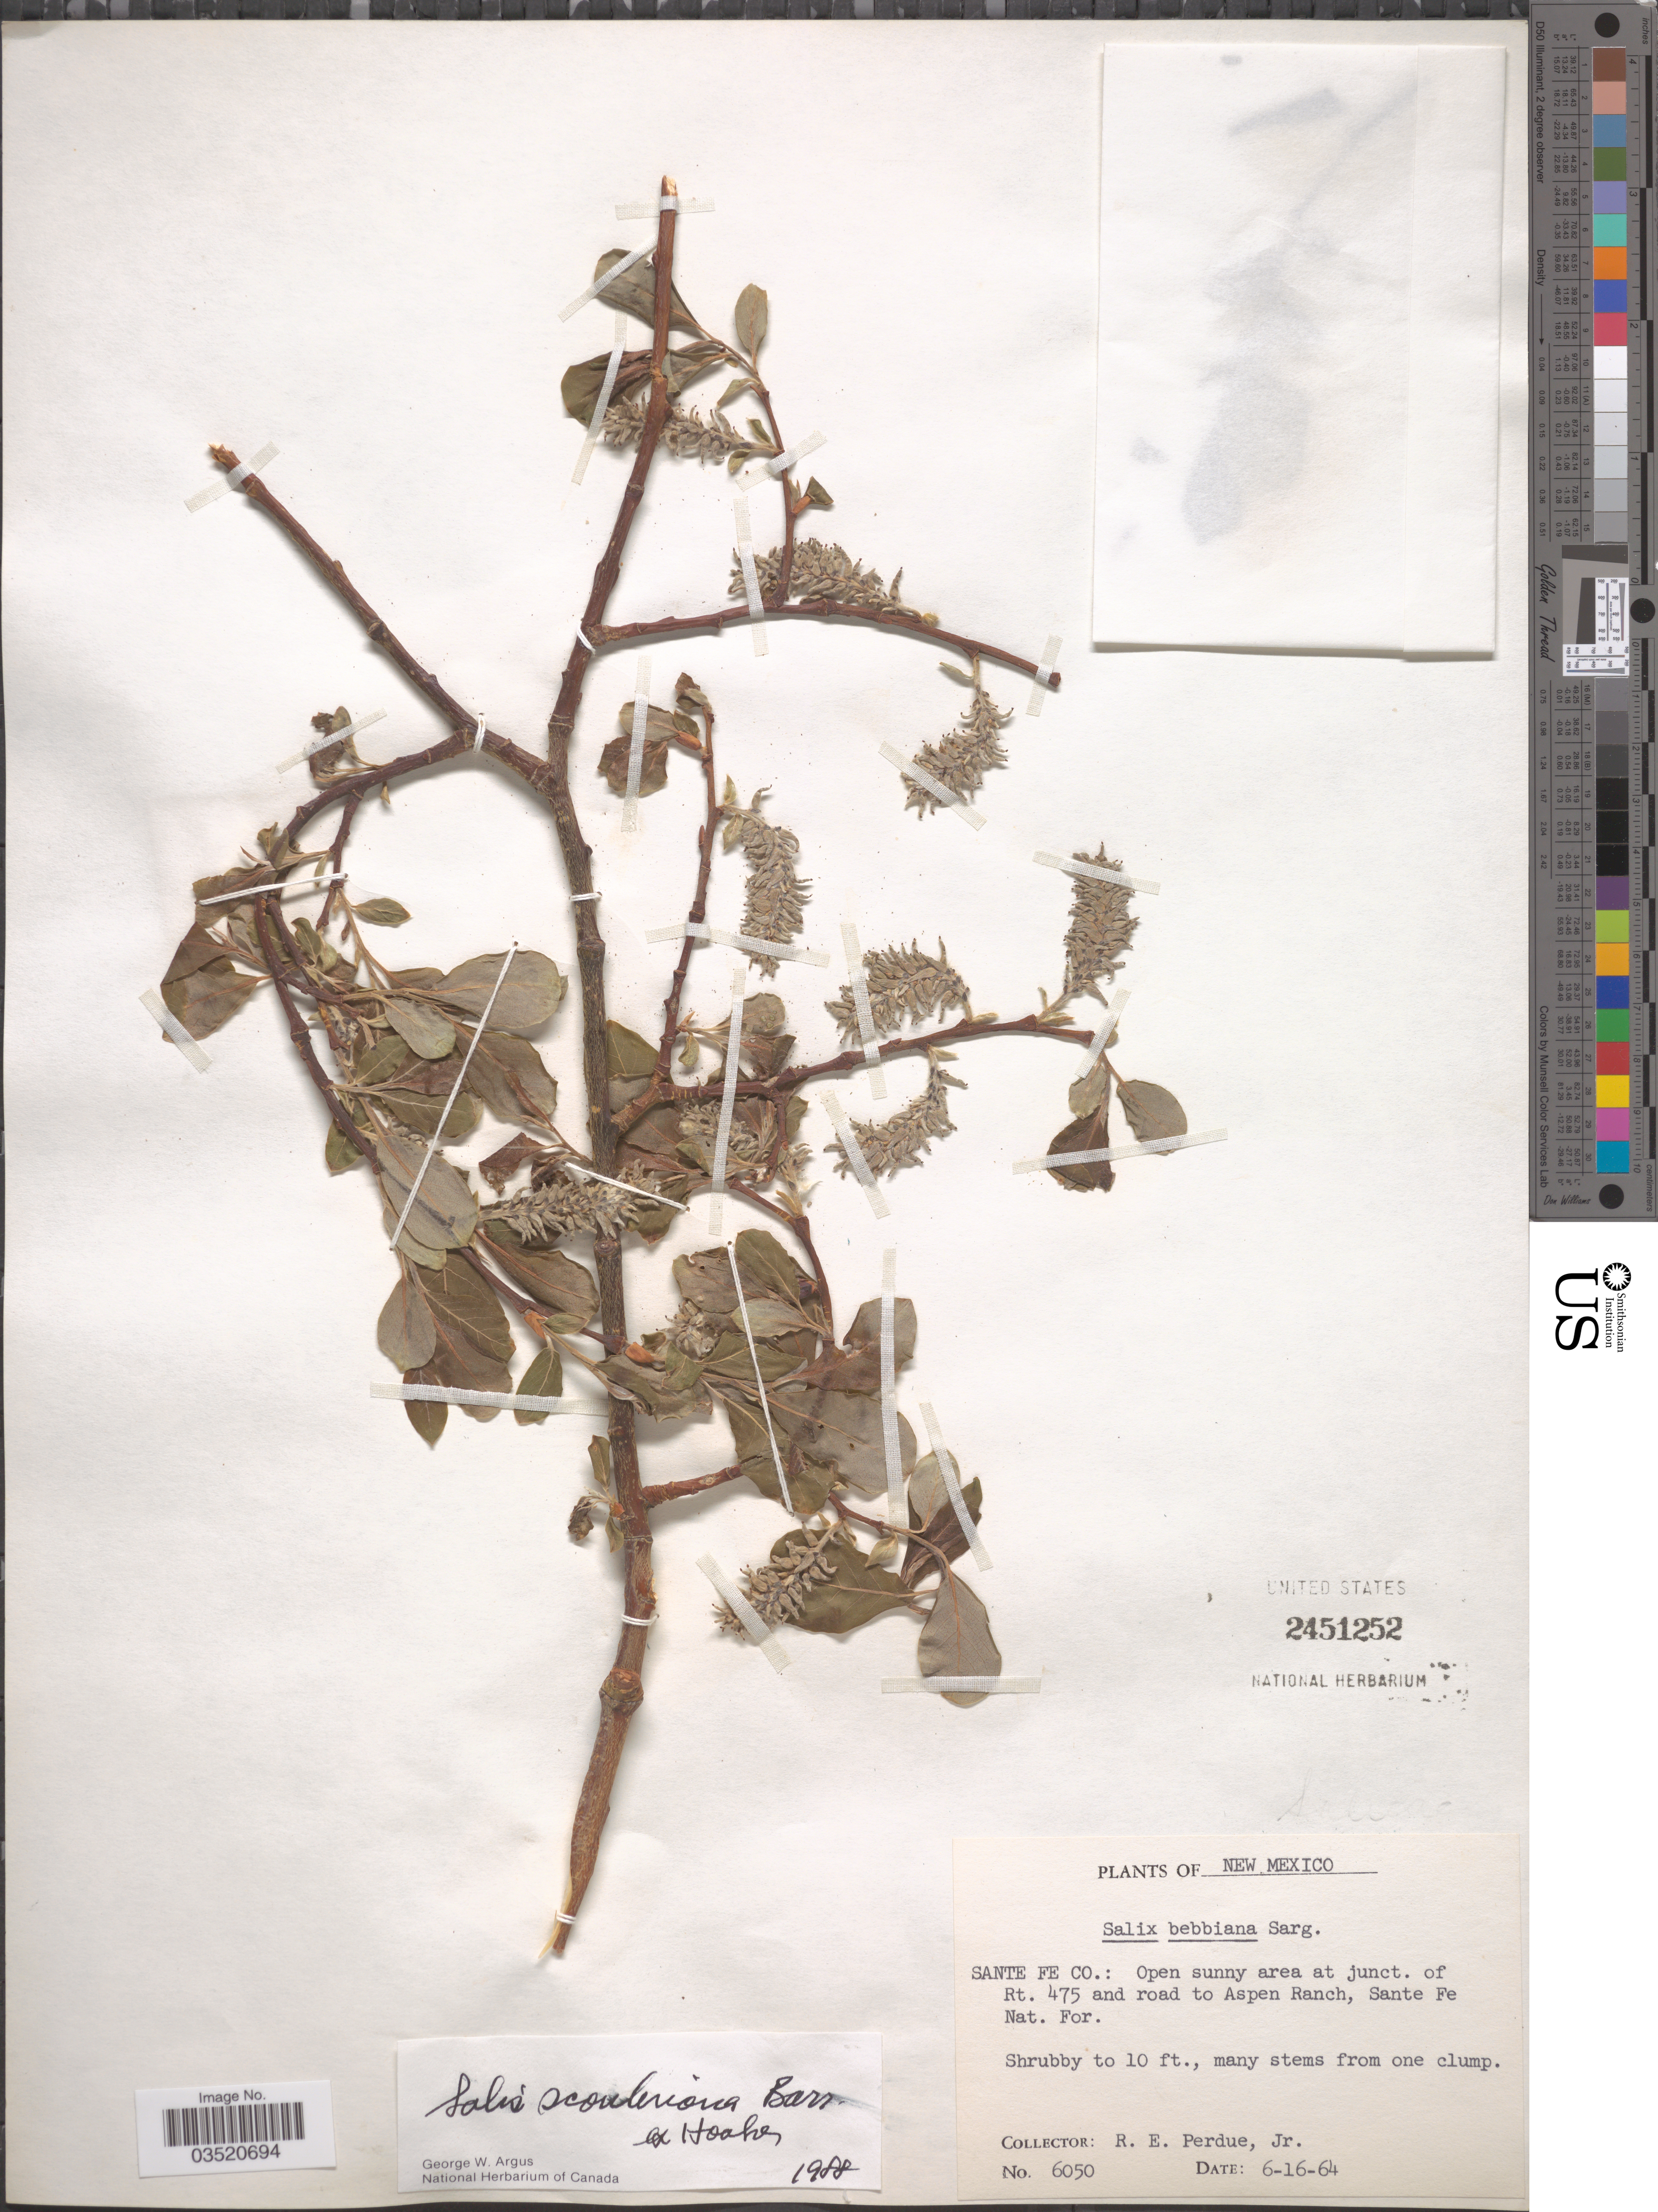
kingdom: Plantae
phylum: Tracheophyta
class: Magnoliopsida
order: Malpighiales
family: Salicaceae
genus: Salix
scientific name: Salix scouleriana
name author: Barratt ex Hook.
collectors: R. E. Perdue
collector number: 6050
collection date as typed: Transcribed d/m/y: 16/6/64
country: United States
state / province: New Mexico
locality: Sante Fe Co.: open sunny area at junct. of Rt. 475 and road to Aspen Ranch, Sante Fe Nat. For.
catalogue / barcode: US 2451252